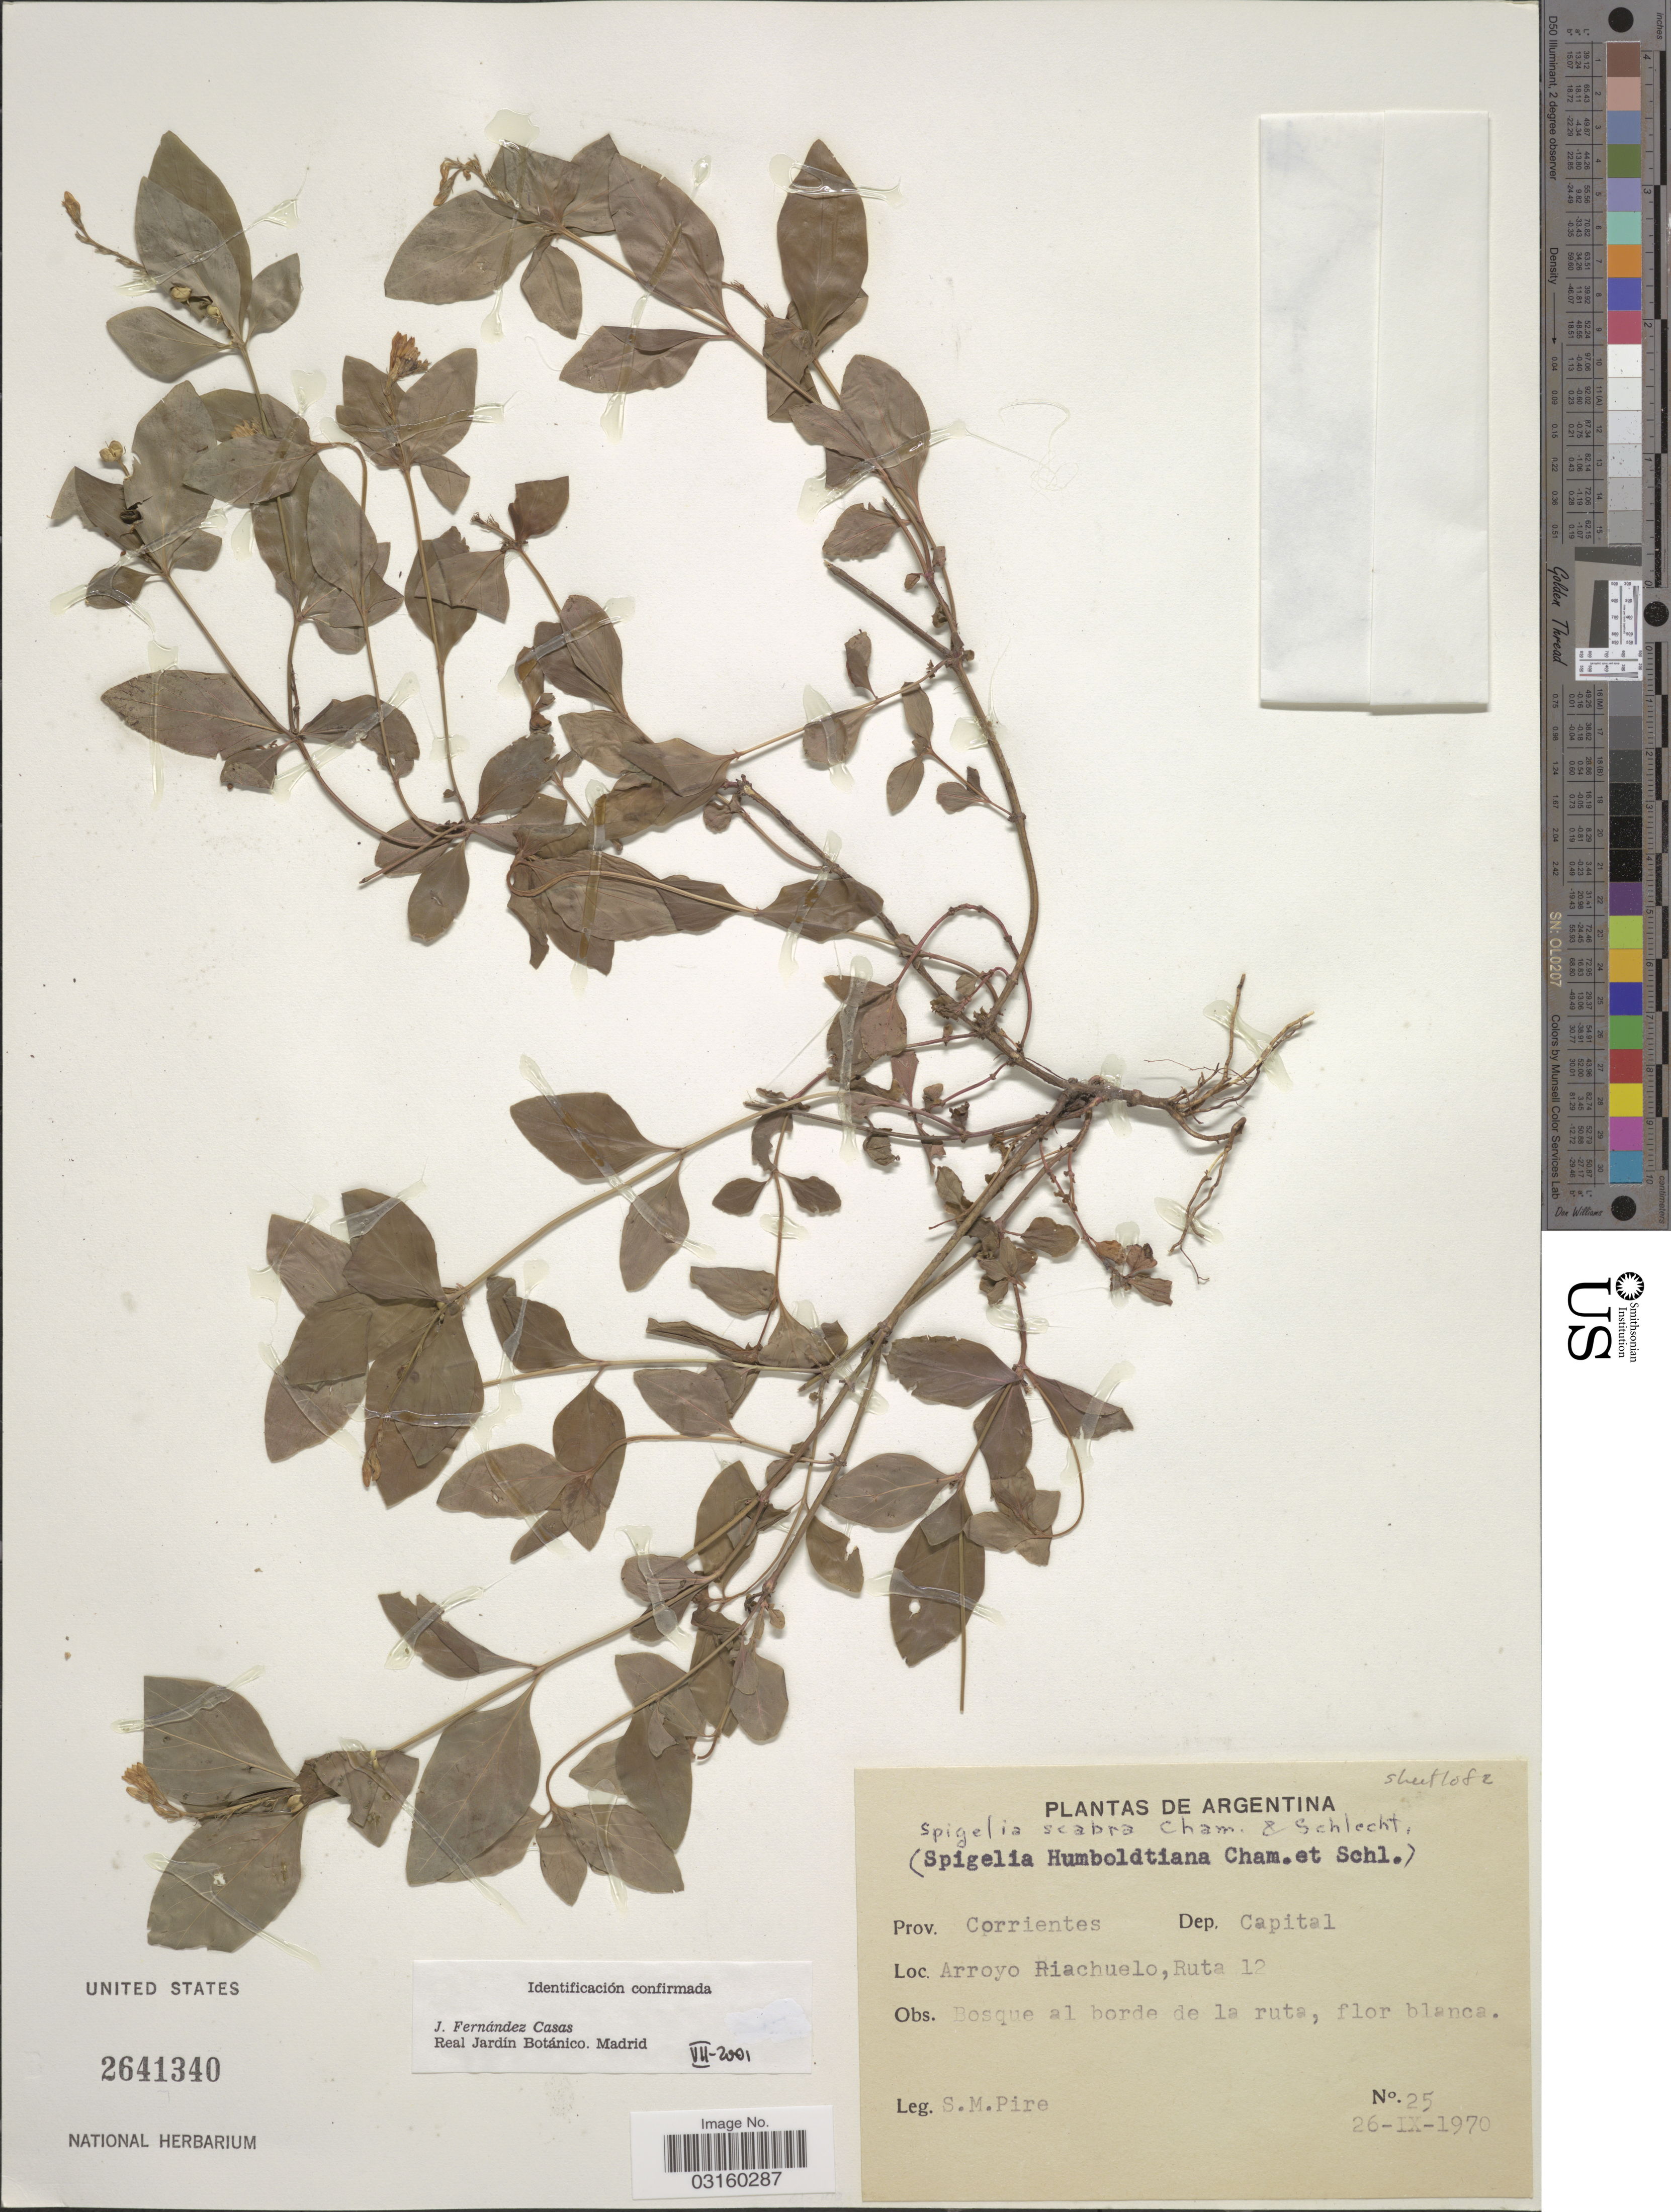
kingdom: Plantae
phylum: Tracheophyta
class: Magnoliopsida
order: Gentianales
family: Loganiaceae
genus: Spigelia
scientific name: Spigelia scabra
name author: Cham. & Schltdl.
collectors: S. Pire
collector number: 25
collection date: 1970-09-26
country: Argentina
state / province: Corrientes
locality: Prov. Corrientes, Dep. Capital, Arroyo Riachuelo, Ruta 12, Bosque al borde de la ruta.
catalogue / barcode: US 2641340